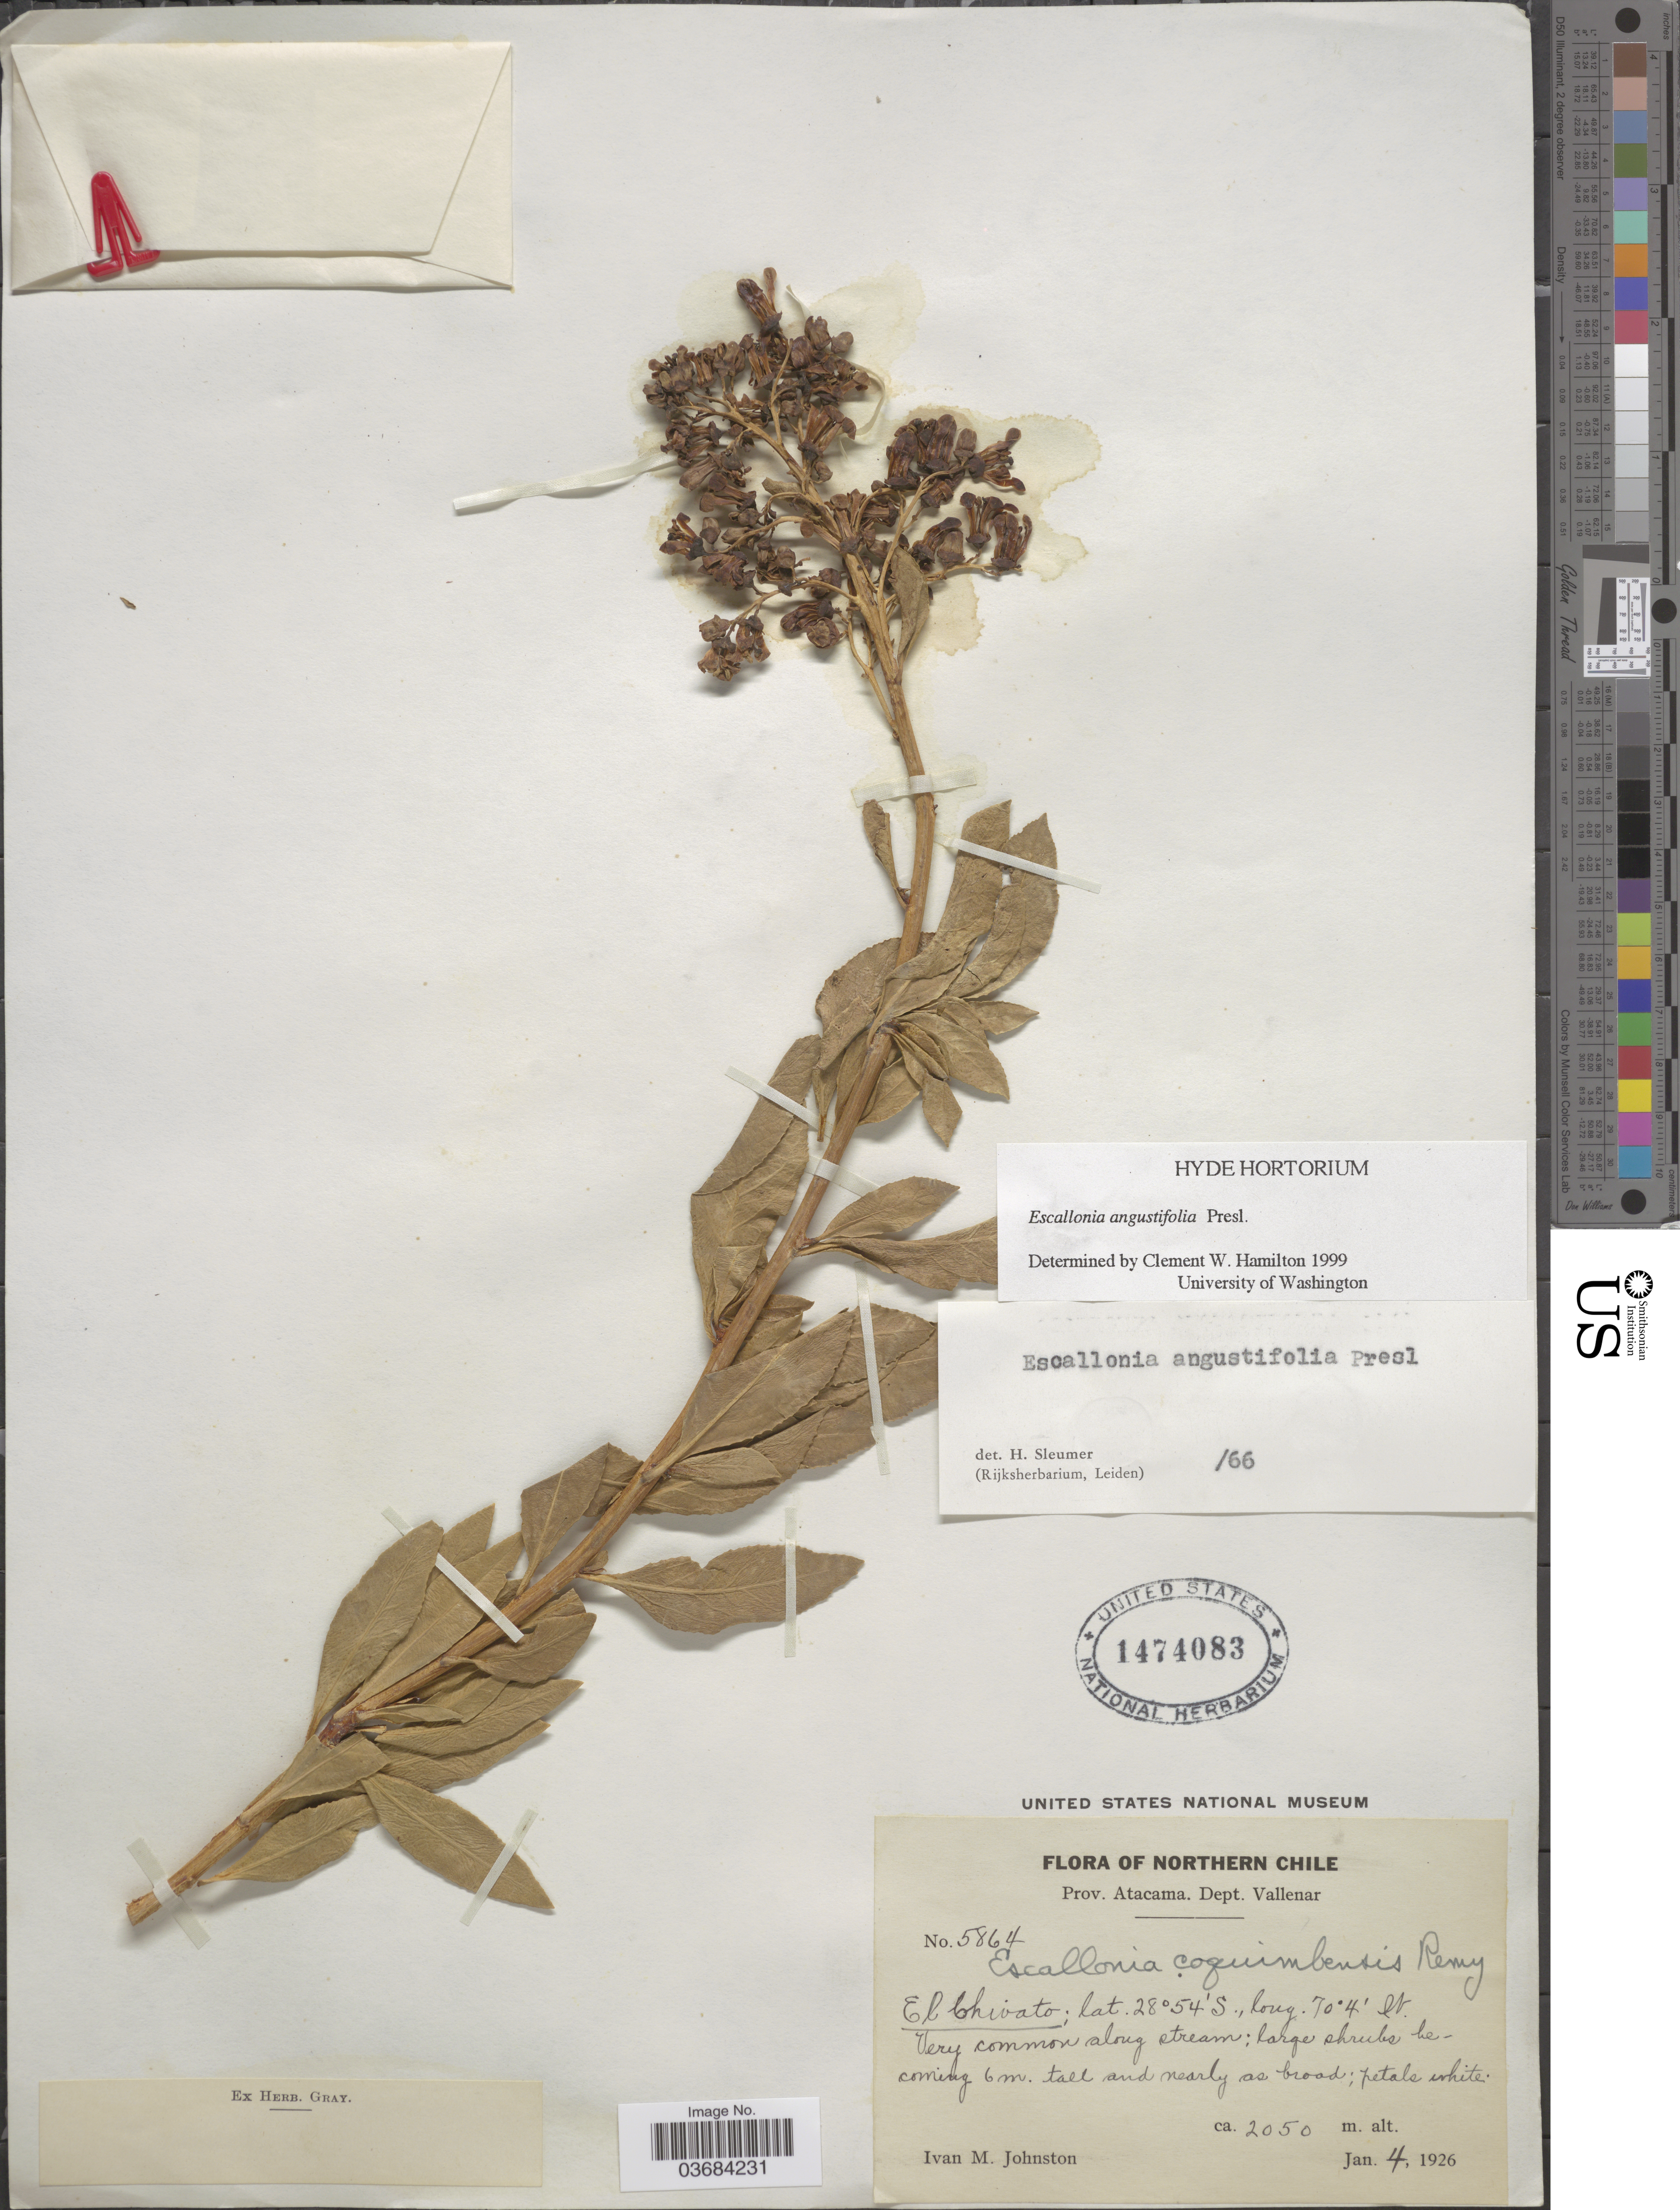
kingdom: Plantae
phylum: Tracheophyta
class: Magnoliopsida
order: Escalloniales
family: Escalloniaceae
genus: Escallonia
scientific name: Escallonia angustifolia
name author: C. Presl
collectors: I.M. Johnston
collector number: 5864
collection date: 1926-01-04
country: Chile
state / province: Atacama (III)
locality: Northern Chile. Prov. Atacama. Dept. Vallenar. El Chivato.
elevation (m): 2050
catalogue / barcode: US 1474083